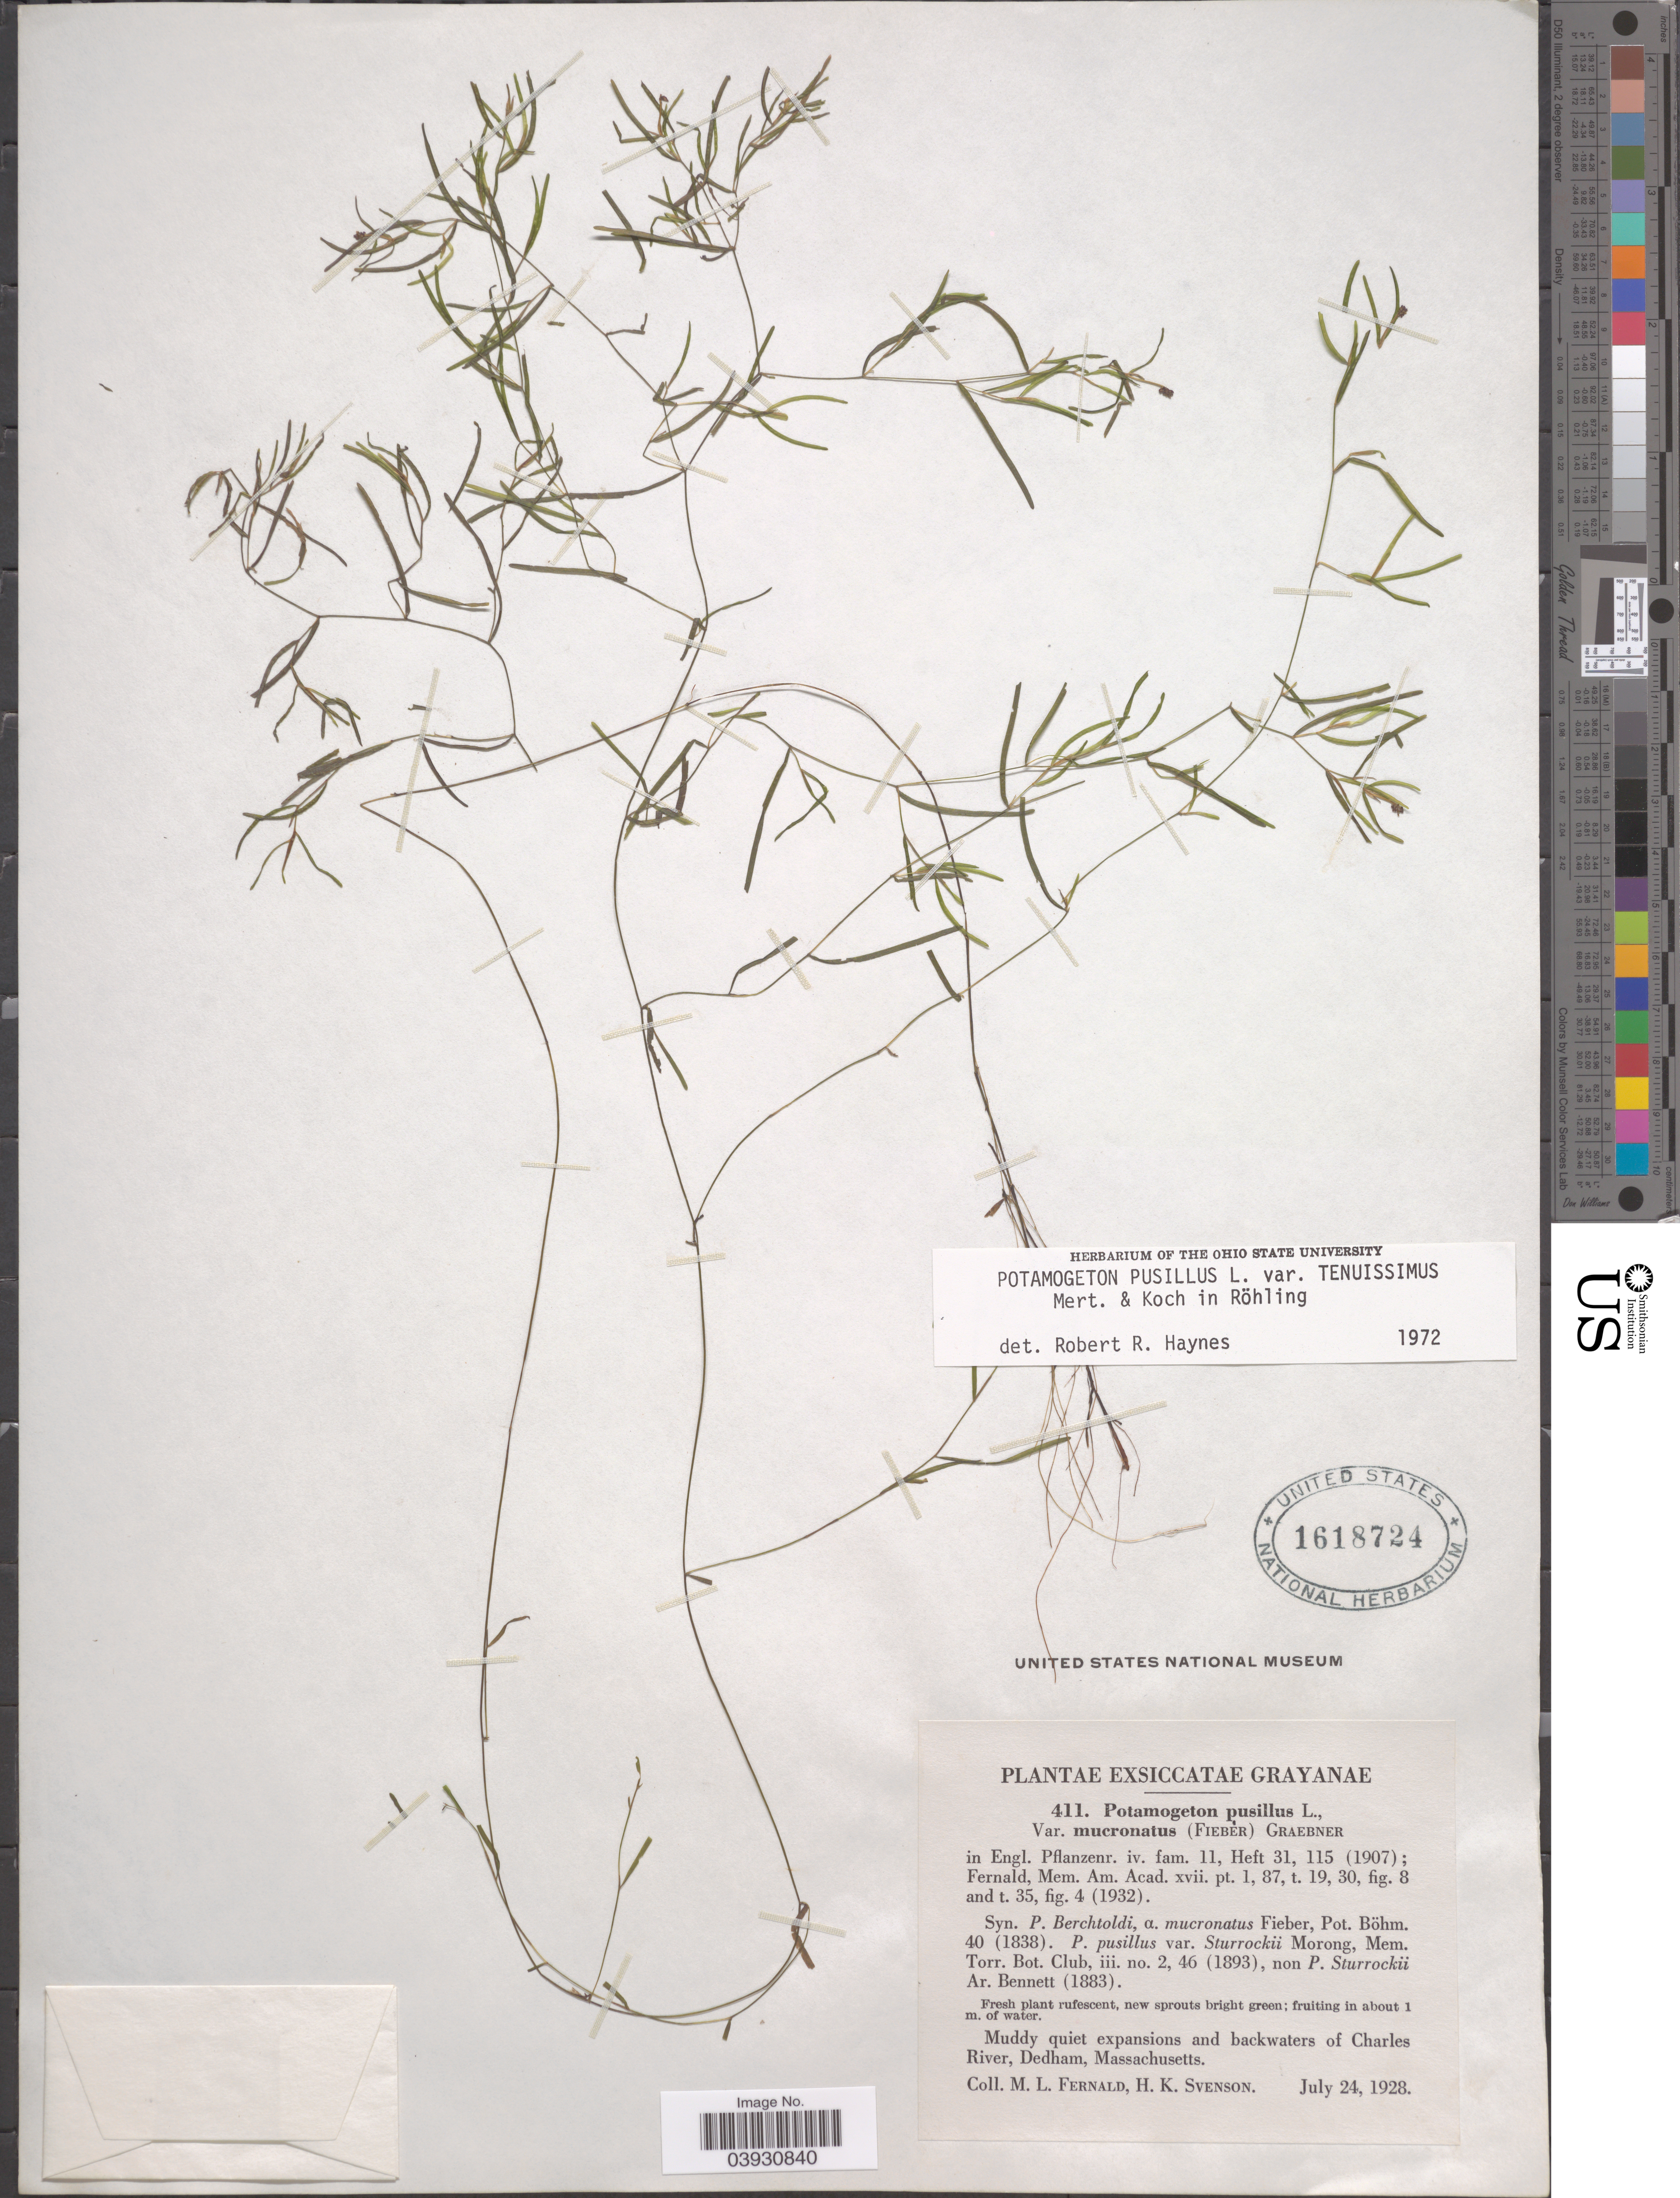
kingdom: Plantae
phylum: Tracheophyta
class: Liliopsida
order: Alismatales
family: Potamogetonaceae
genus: Potamogeton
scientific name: Potamogeton pusillus subsp. tenuissimus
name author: Mert. & W.D.J. Koch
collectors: M. L. Fernald & H. K. Svenson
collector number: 411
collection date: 1928-07-24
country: United States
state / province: Massachusetts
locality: Bakcwaters of Charles River, Dedham.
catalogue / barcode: US 1618724